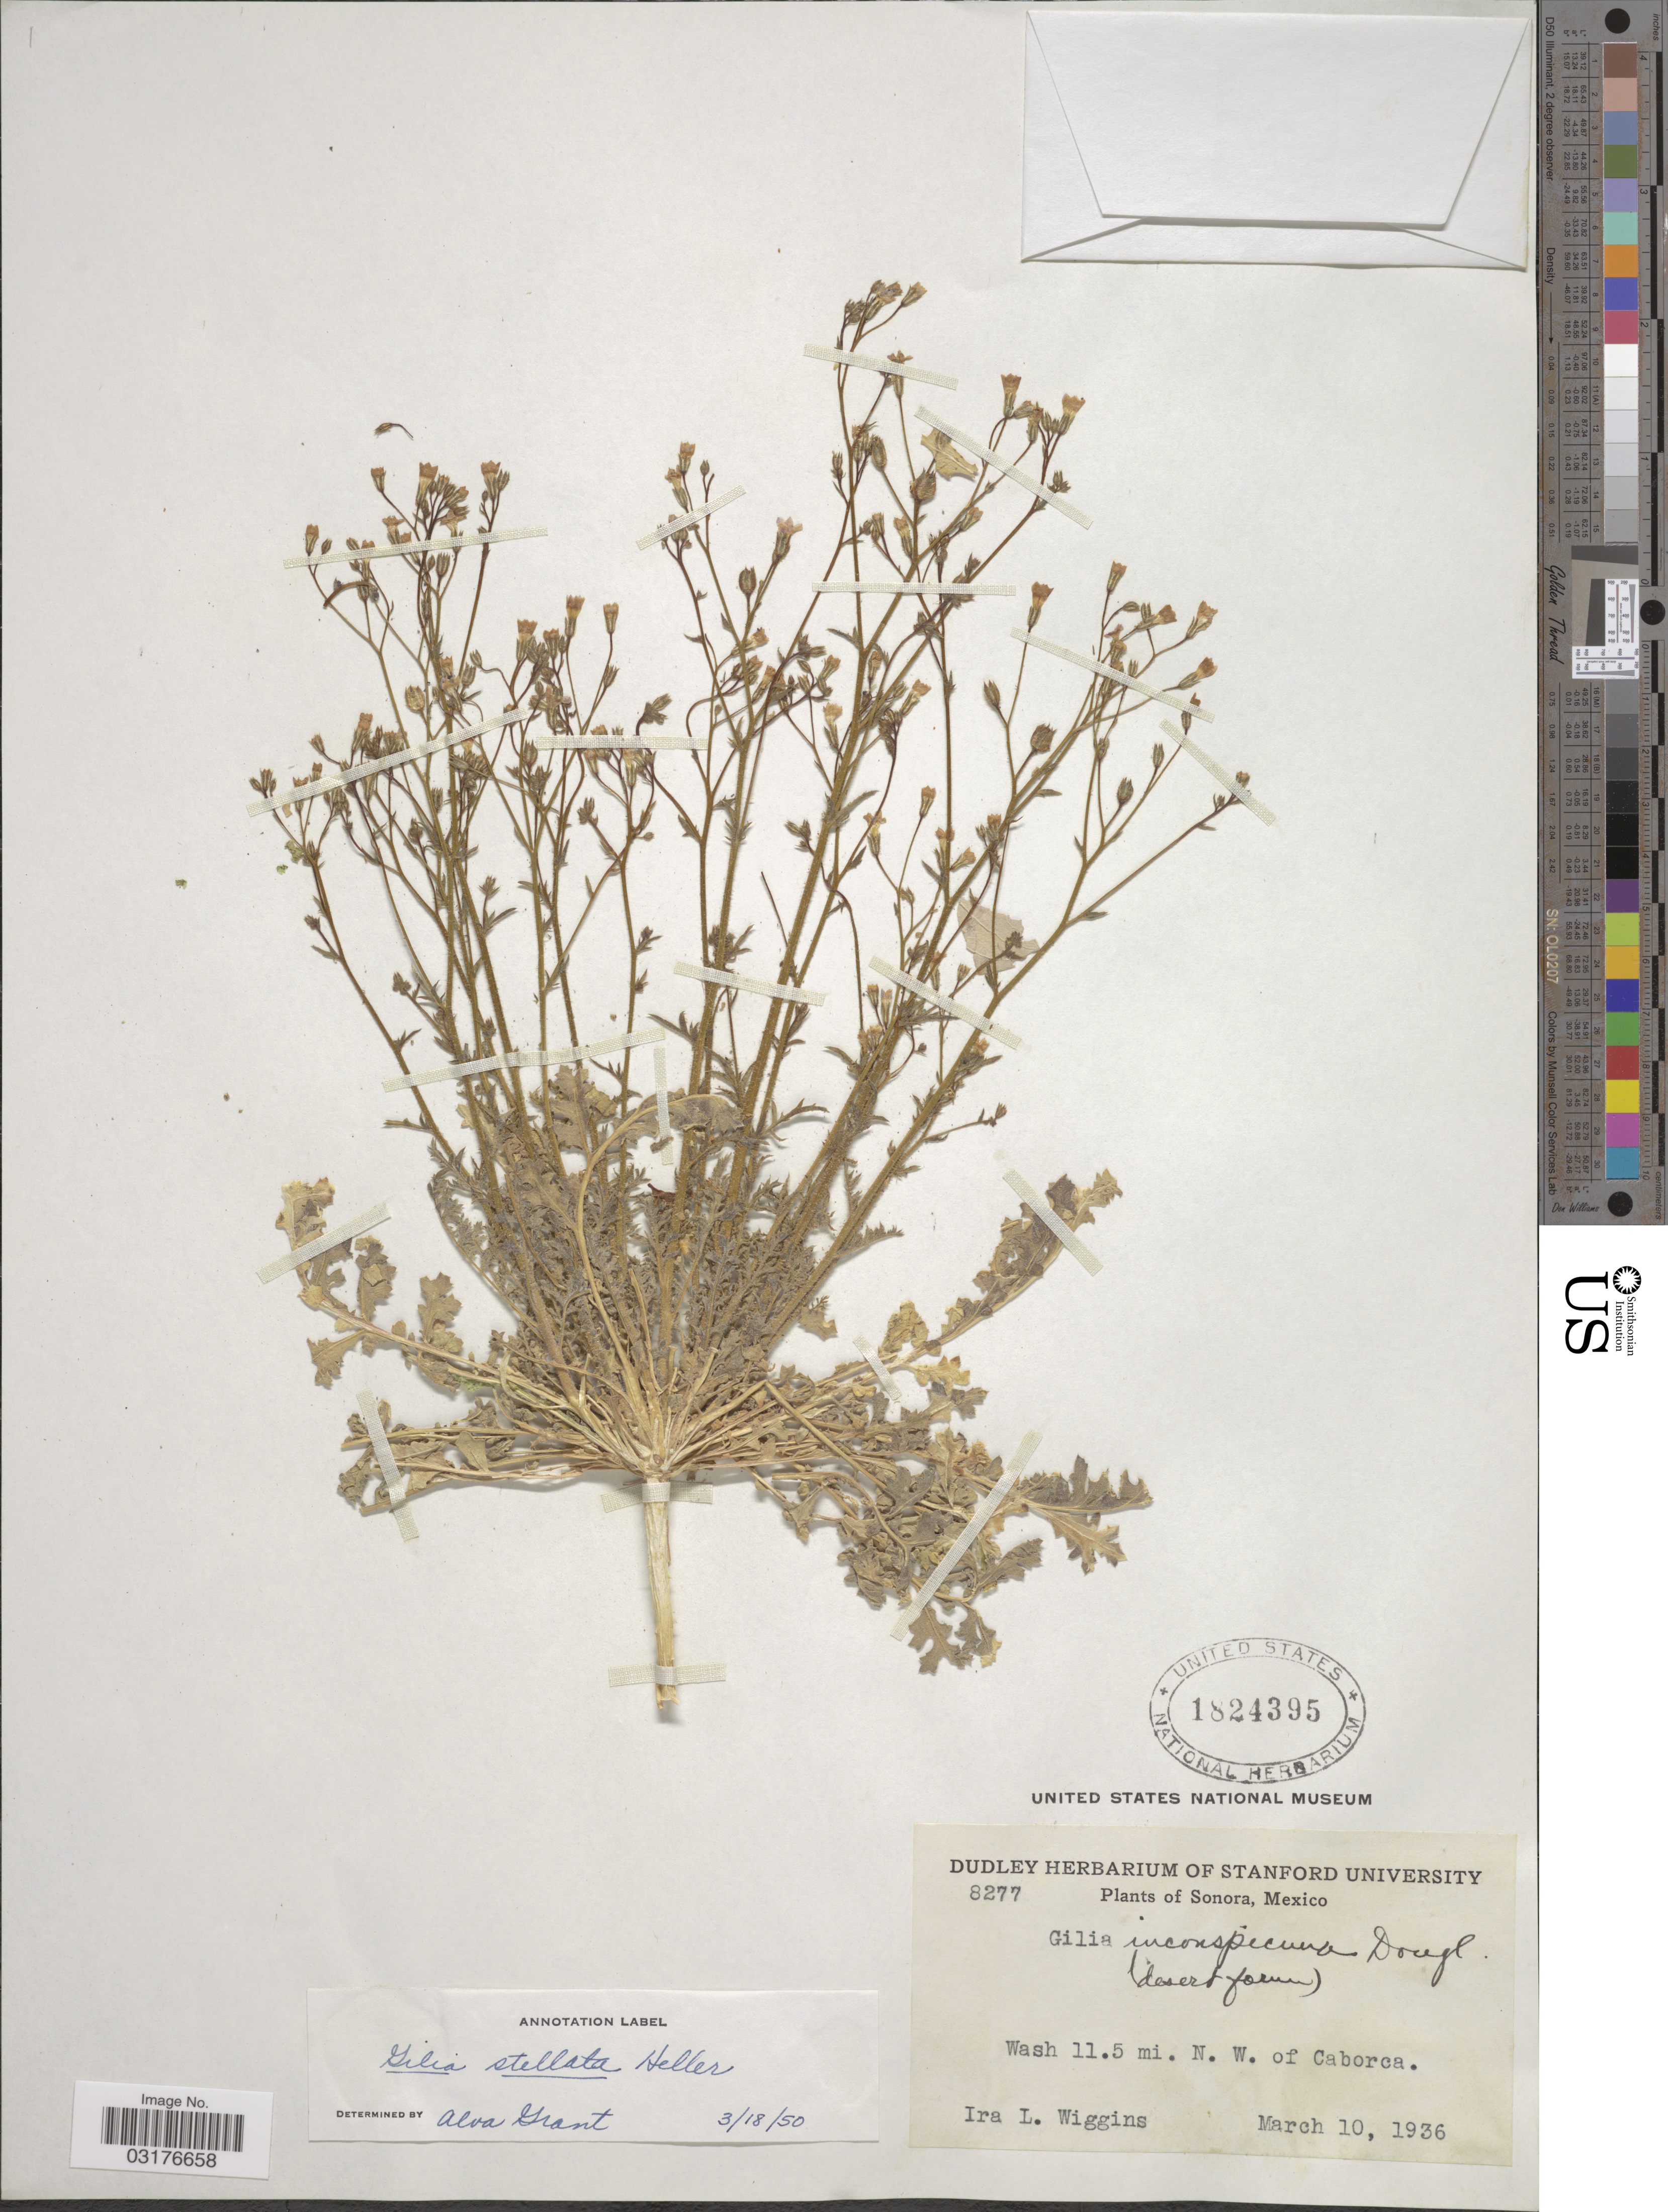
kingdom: Plantae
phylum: Tracheophyta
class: Magnoliopsida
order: Ericales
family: Polemoniaceae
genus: Gilia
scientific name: Gilia stellata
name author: A. Heller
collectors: I. L. Wiggins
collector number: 8277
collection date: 1936-03-10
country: Mexico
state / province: Sonora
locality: Wash 11.5 mi. N.W. of Caborca.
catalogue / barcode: US 1824395